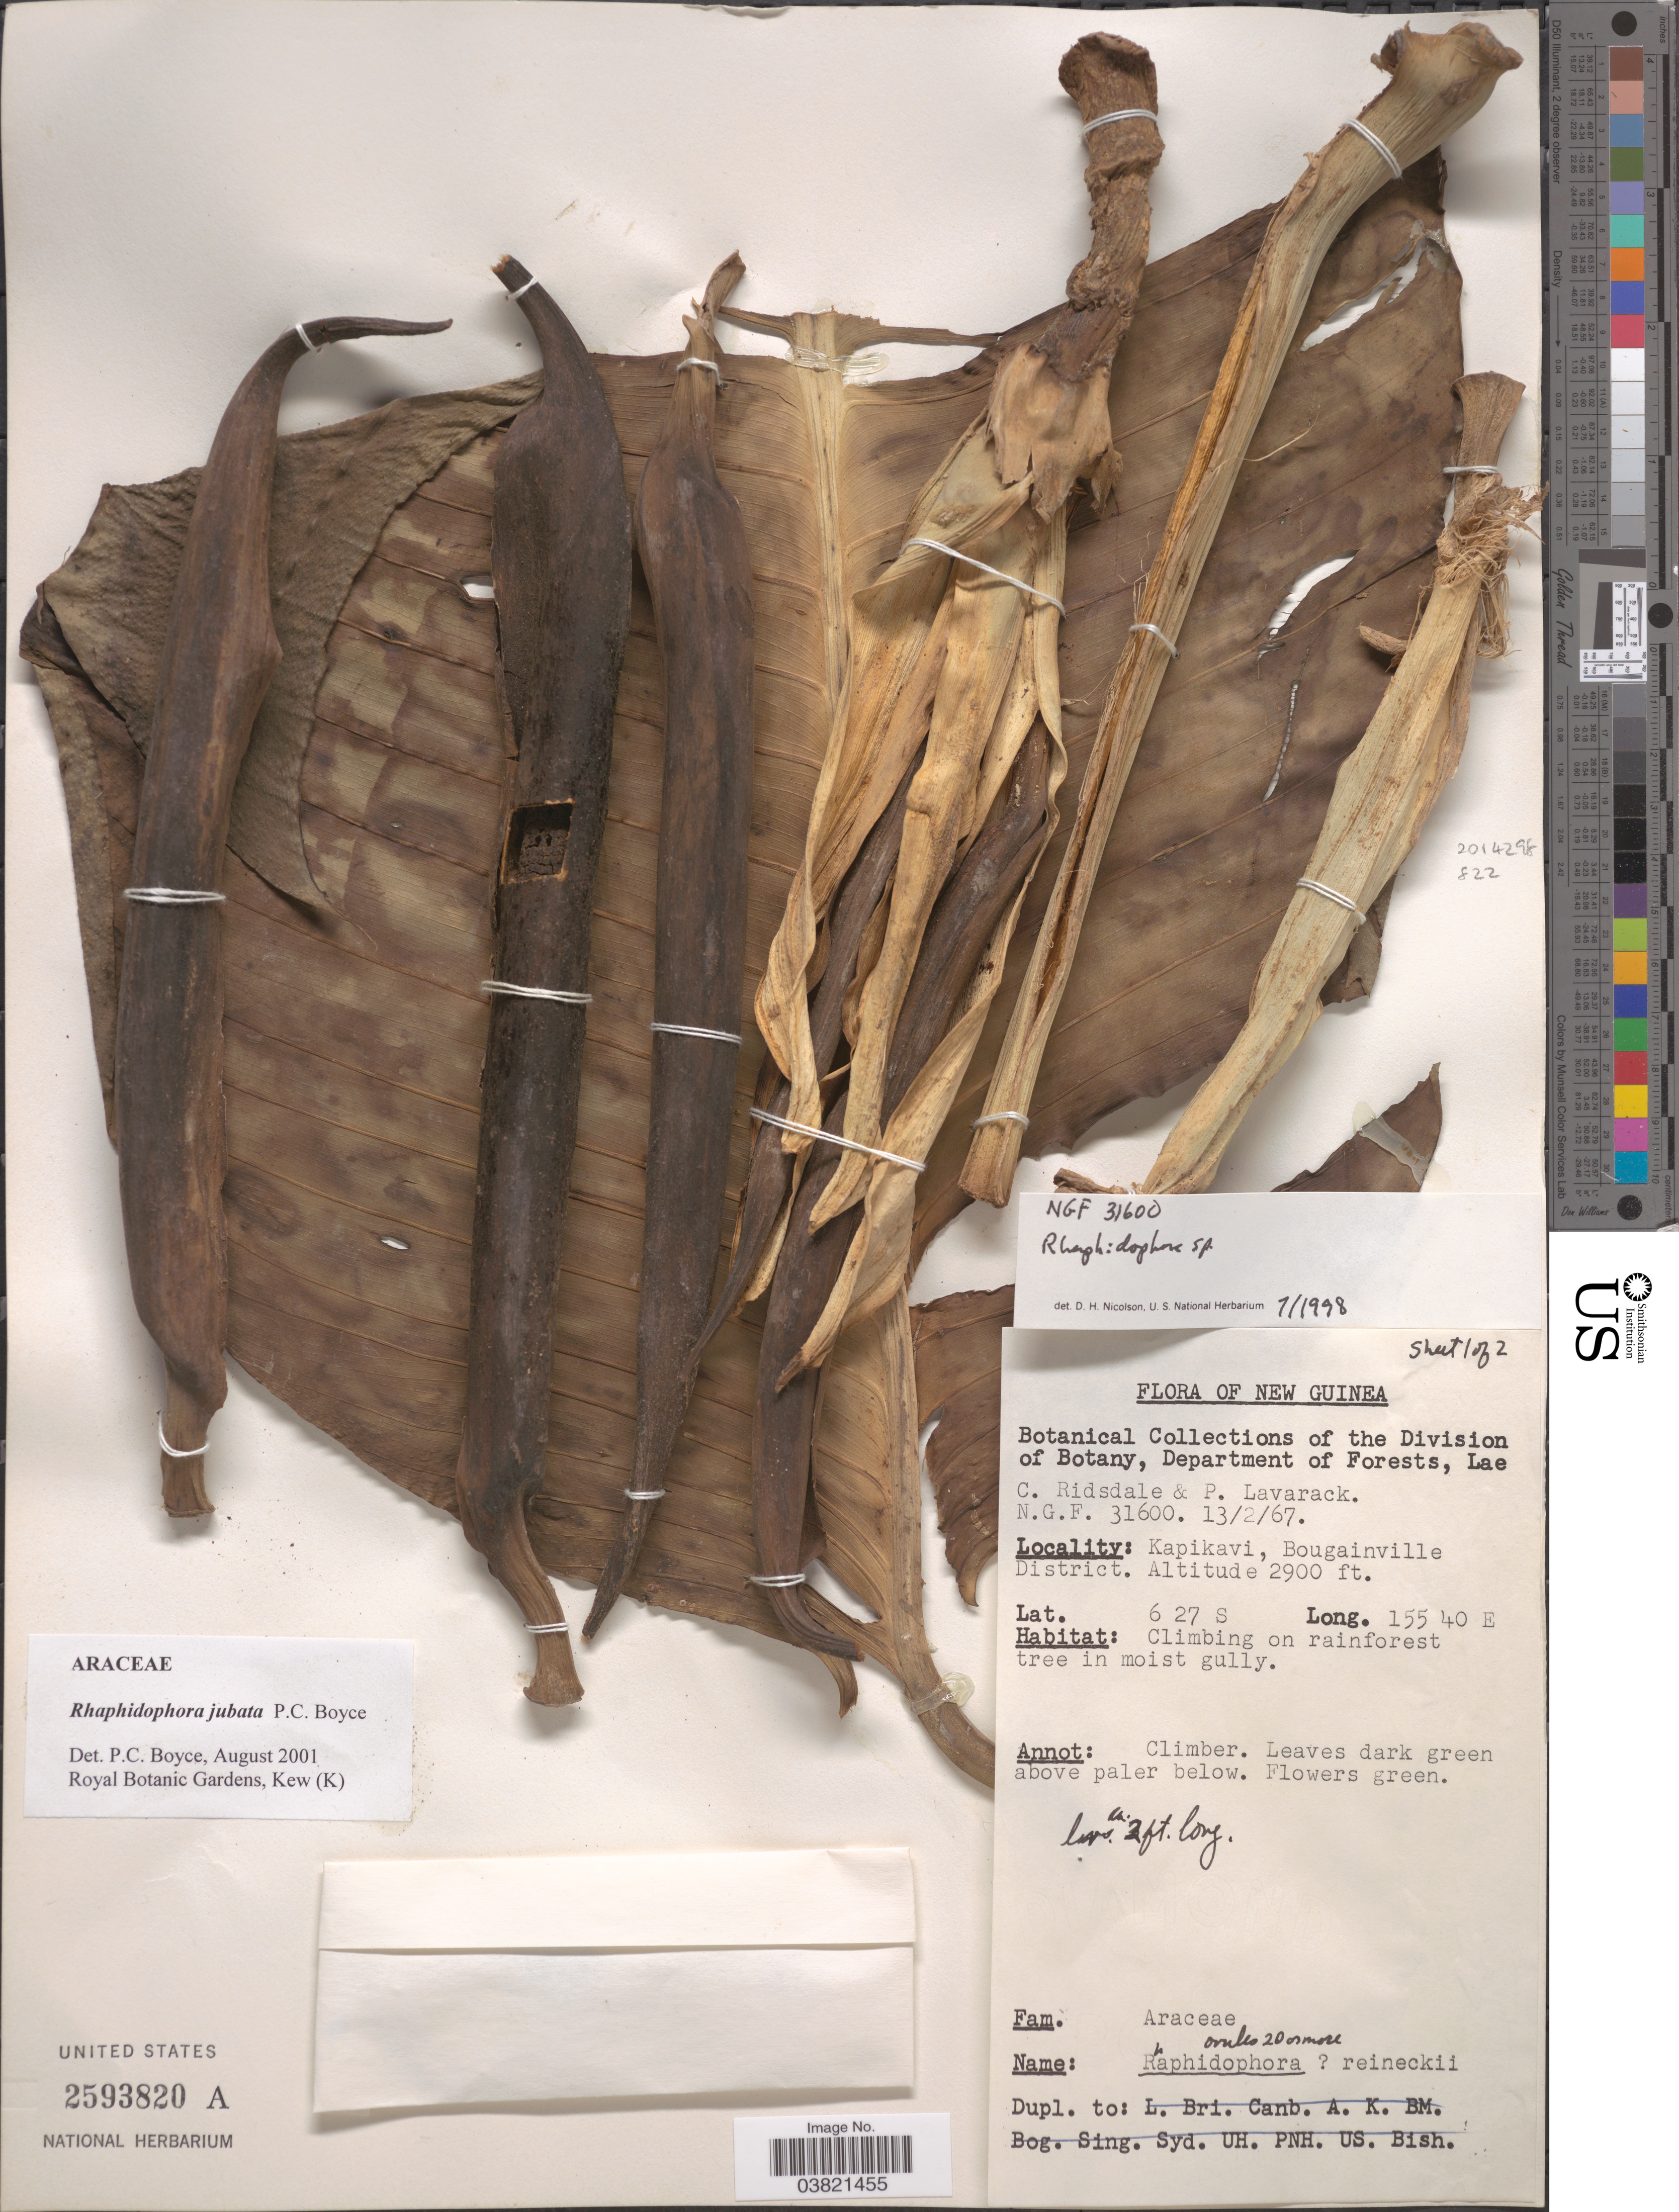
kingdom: Plantae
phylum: Tracheophyta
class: Liliopsida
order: Alismatales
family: Araceae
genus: Rhaphidophora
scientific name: Rhaphidophora jubata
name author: P.C. Boyce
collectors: C. E. Ridsdale & P. Lavarack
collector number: NGF 31600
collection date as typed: Transcribed d/m/y: 13/2/67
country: Papua New Guinea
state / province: Bougainville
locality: New Guinea. Kapikavi, Bougainville District.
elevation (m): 884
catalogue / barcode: US 2593820A